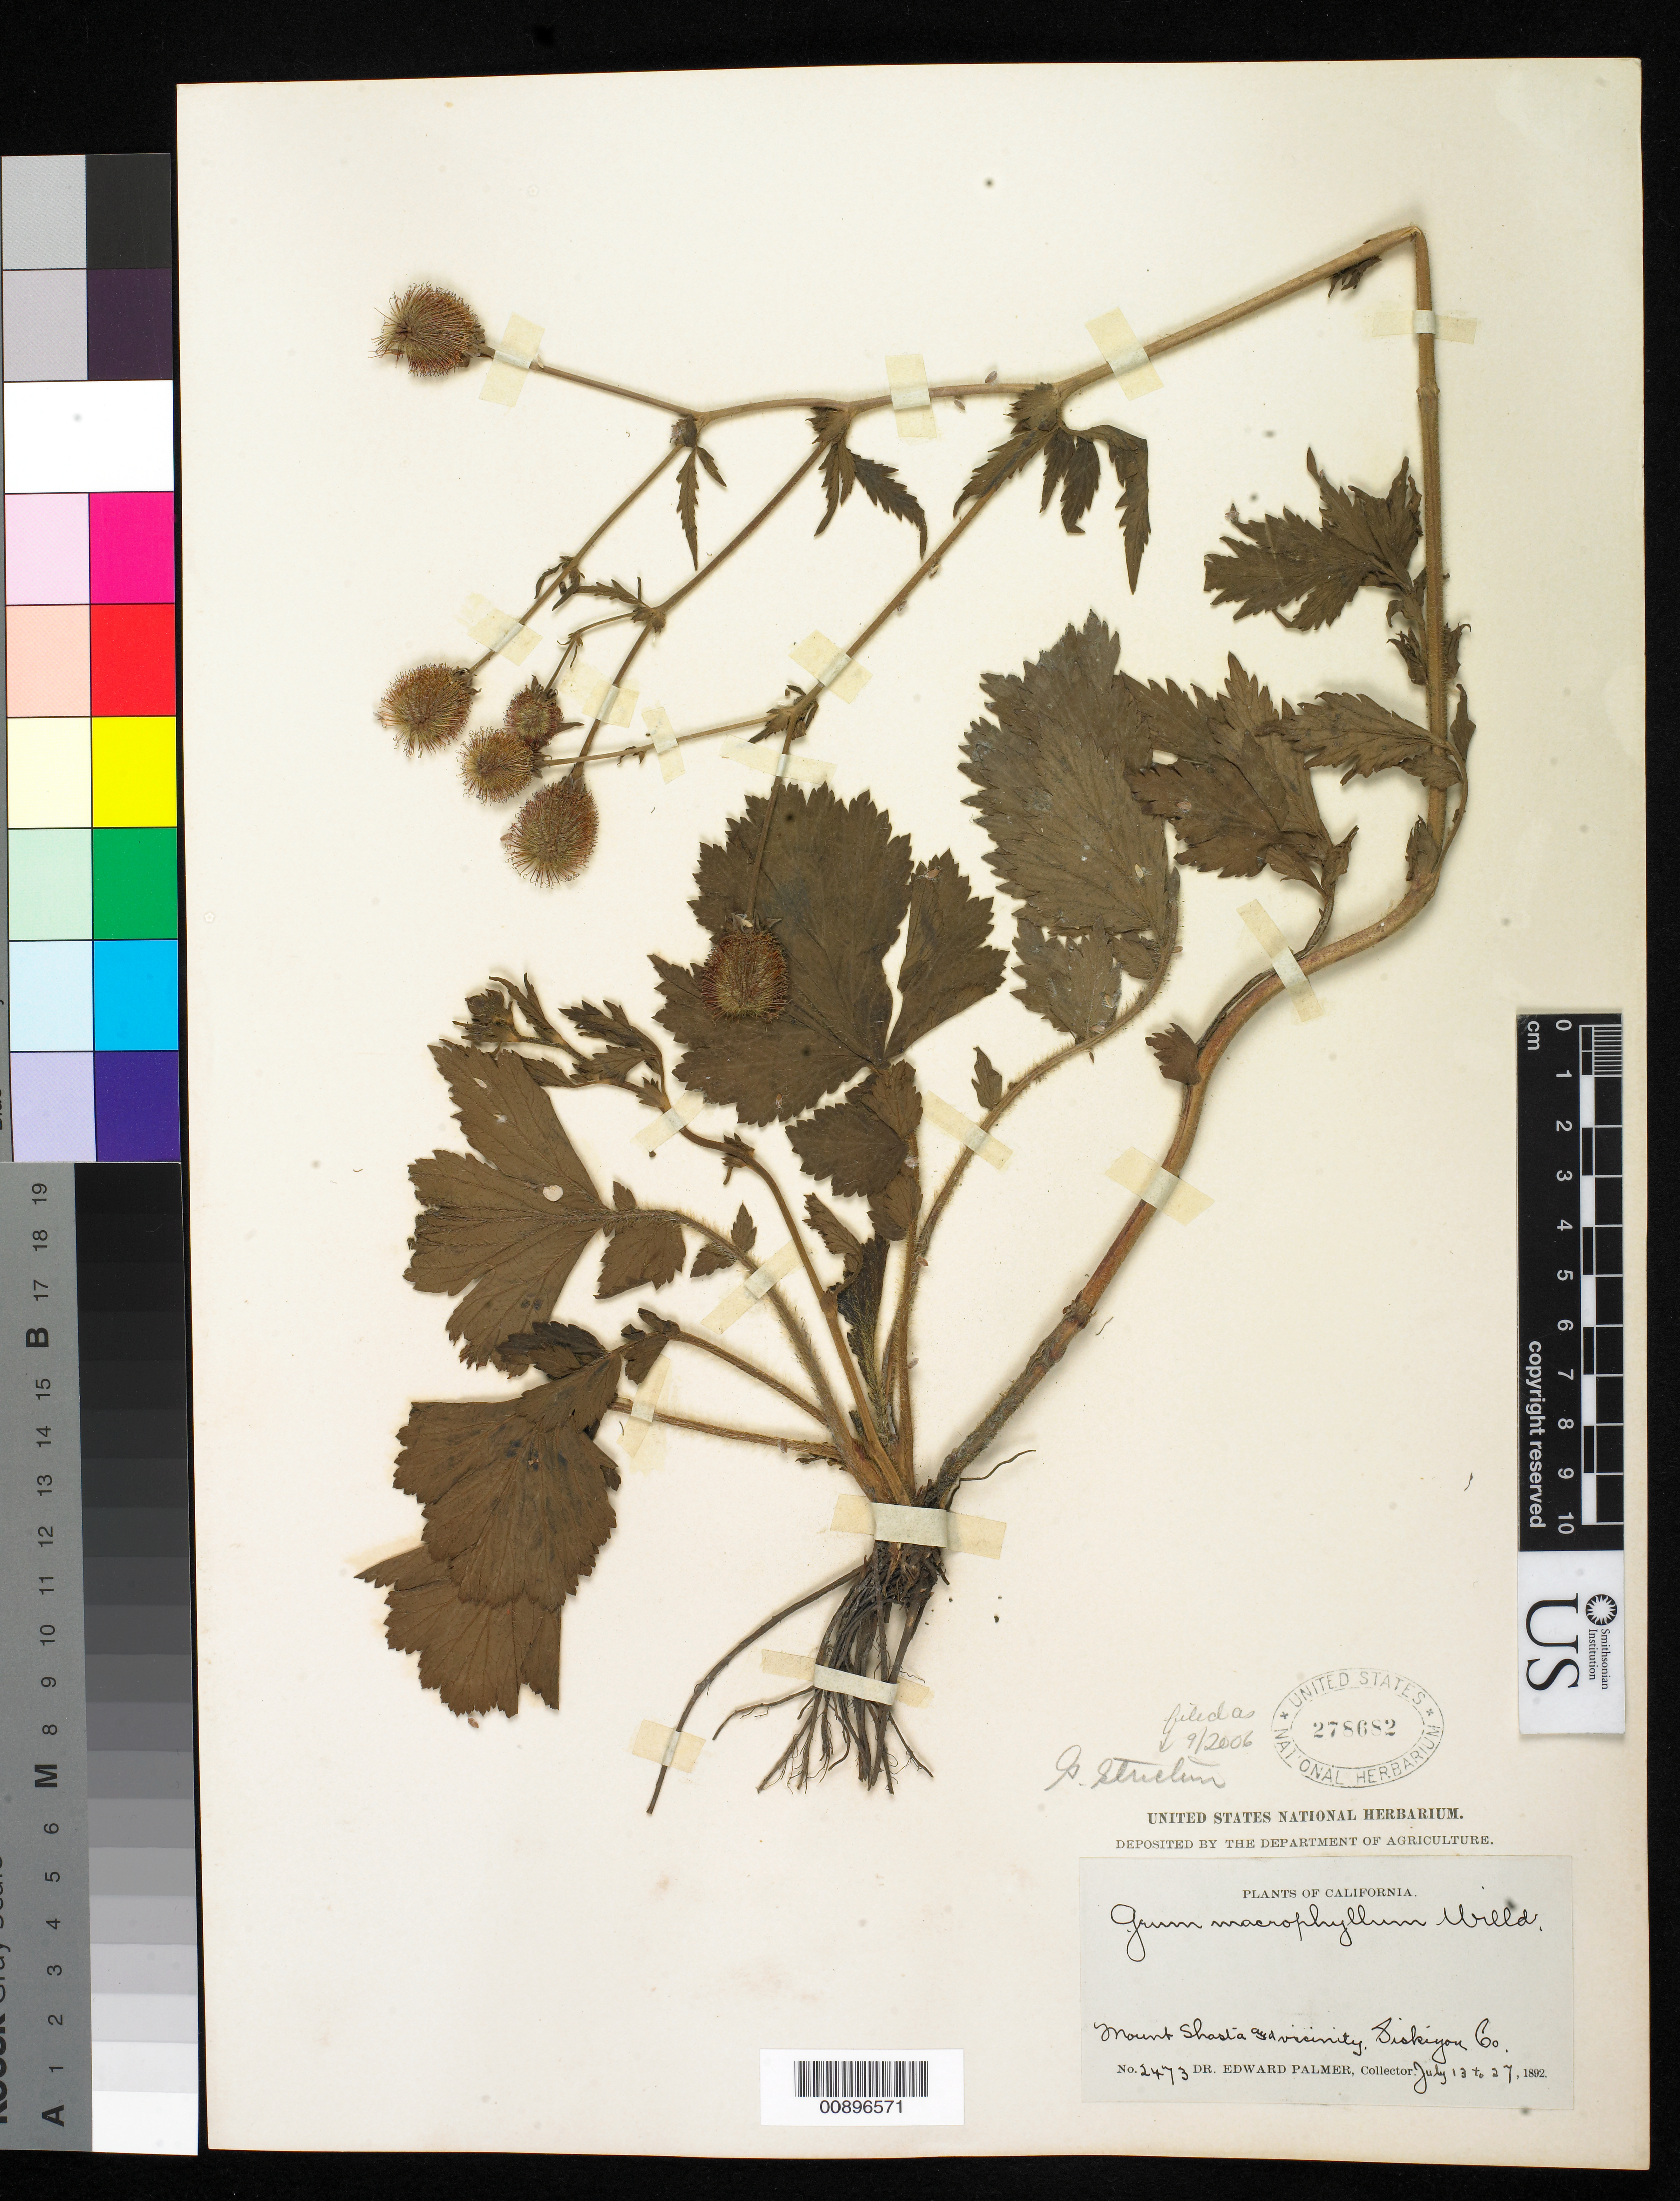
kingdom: Plantae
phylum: Tracheophyta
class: Magnoliopsida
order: Rosales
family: Rosaceae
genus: Geum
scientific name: Geum aleppicum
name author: Jacq.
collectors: E. Palmer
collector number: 2473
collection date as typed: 13 Jul 1892 to 27 Jul 1892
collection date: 1892-07-13/1892-07-27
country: United States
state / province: California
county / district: Siskiyou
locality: Mount Shasta and vicinity, Siskiyou County, California.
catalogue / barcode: US 278682